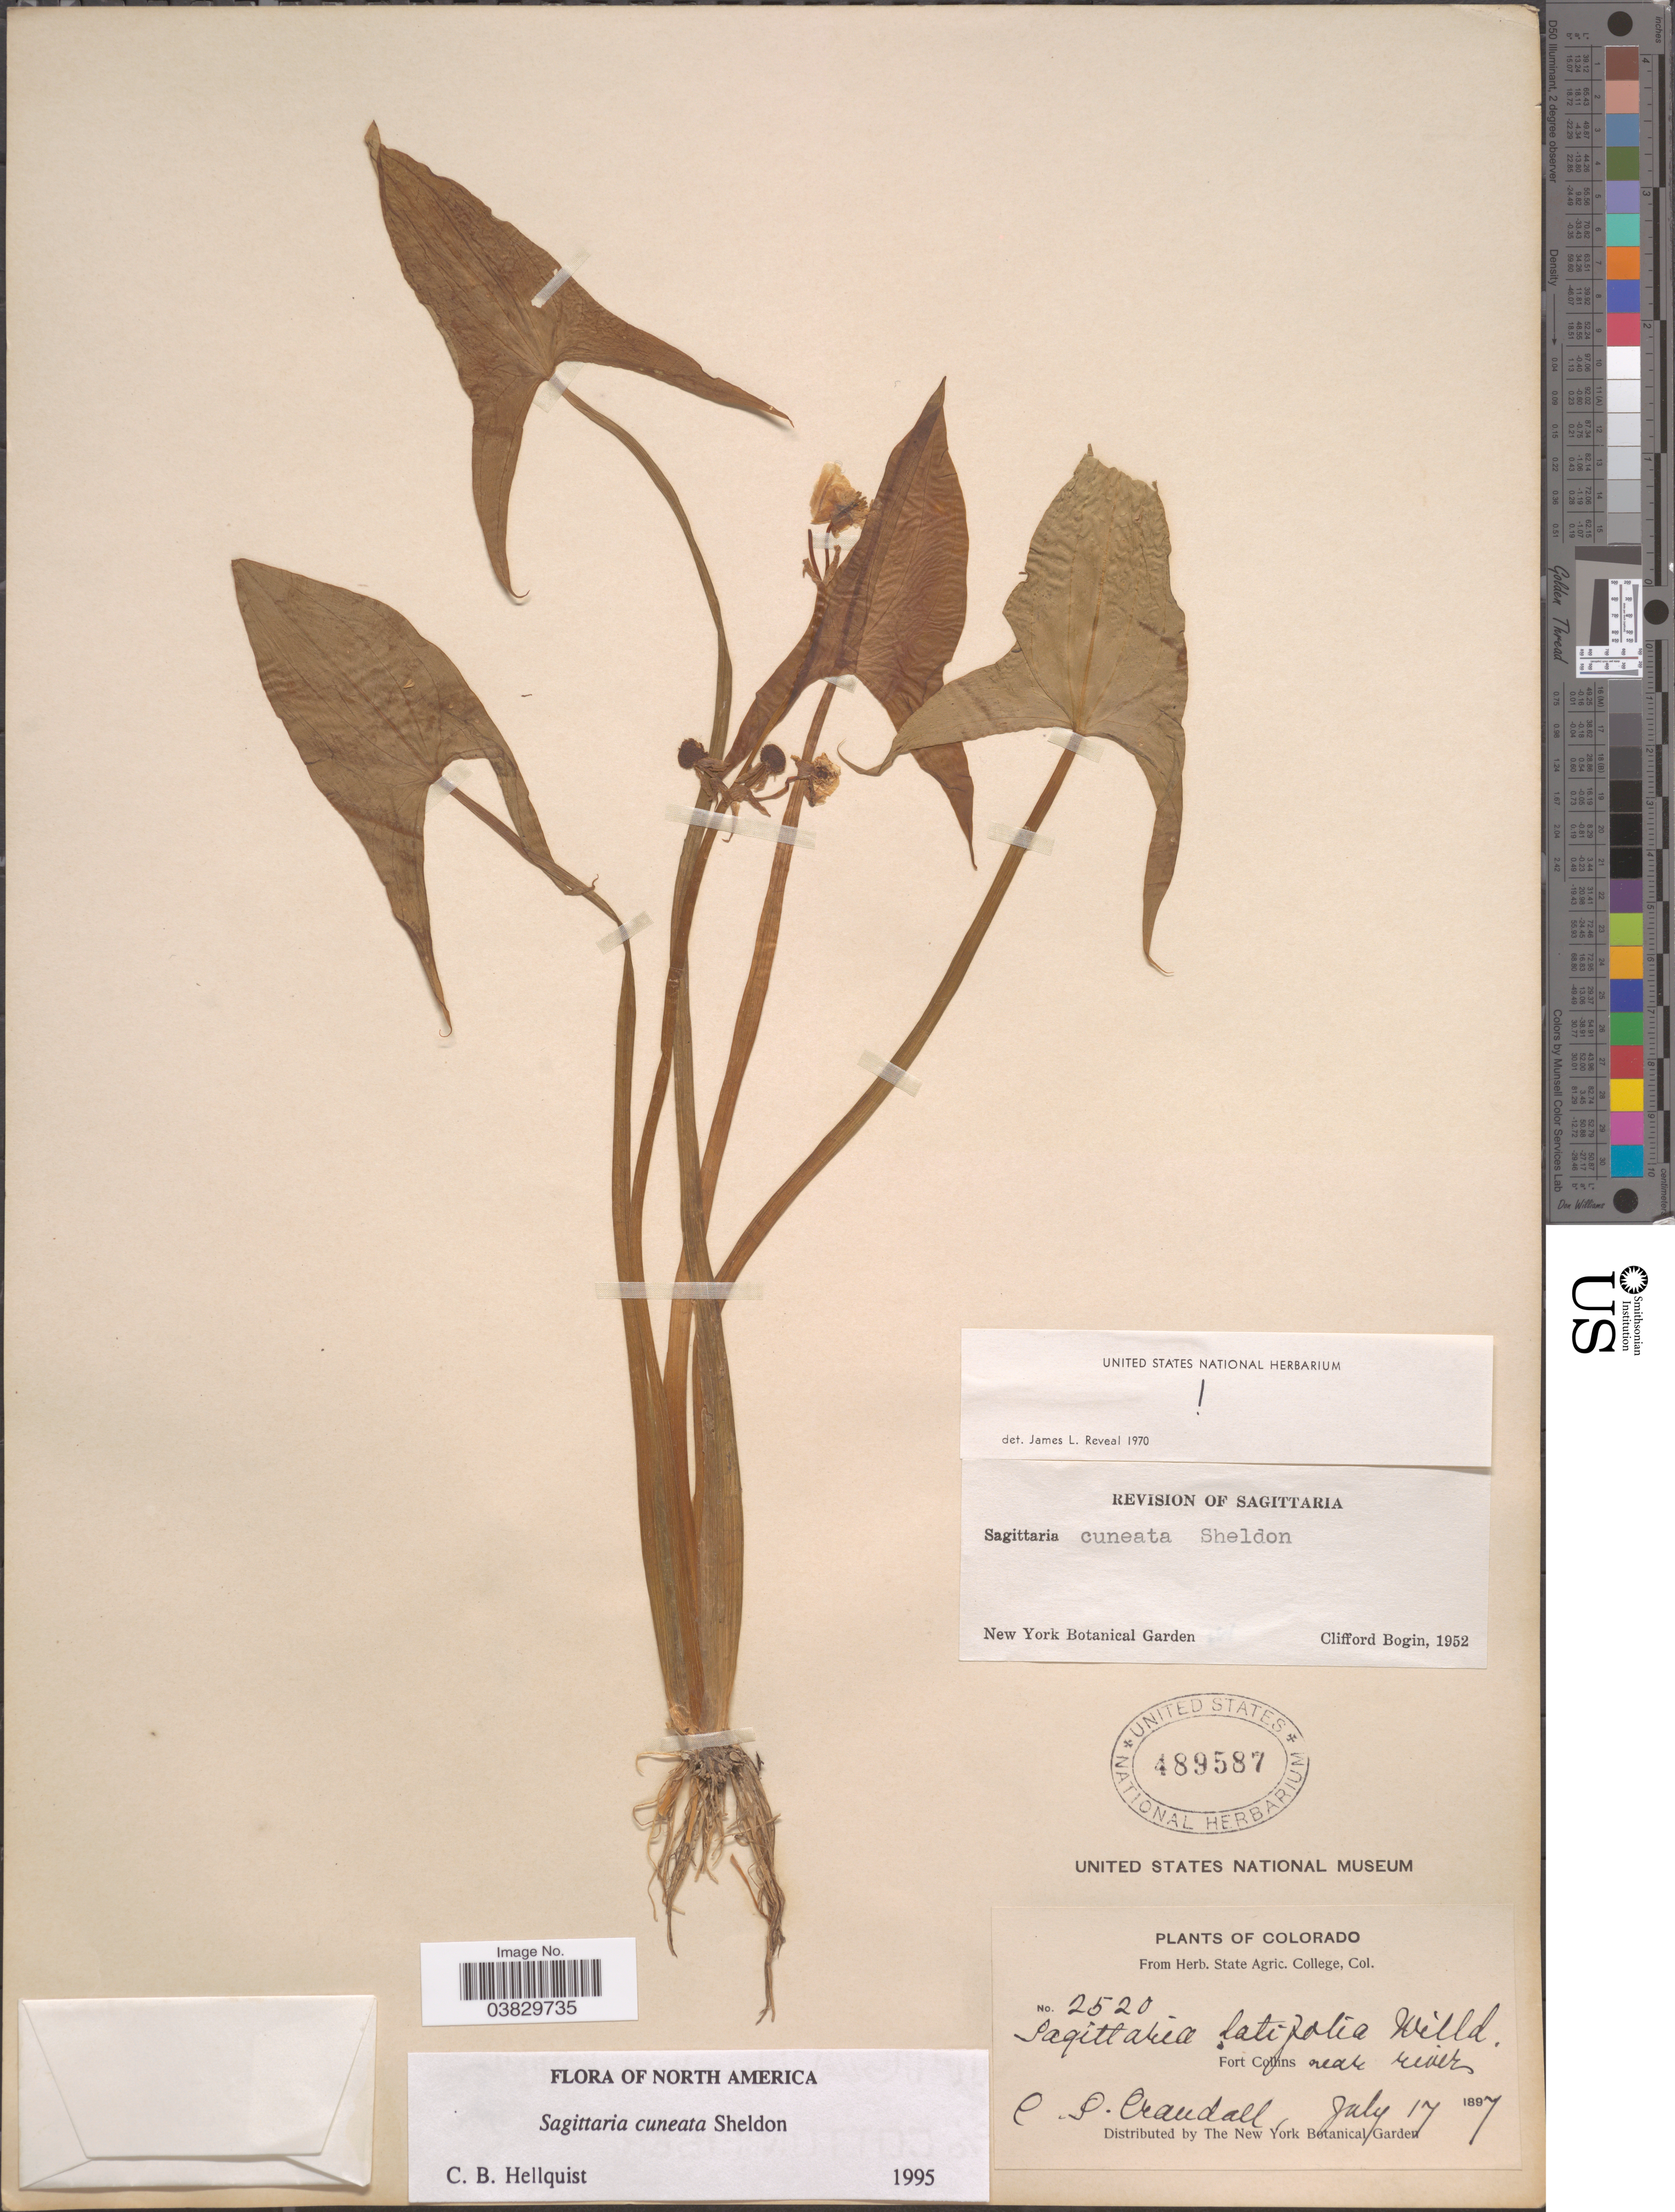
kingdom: Plantae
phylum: Tracheophyta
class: Liliopsida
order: Alismatales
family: Alismataceae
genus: Sagittaria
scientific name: Sagittaria cuneata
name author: E. Sheld.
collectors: C. Crandall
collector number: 2520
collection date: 1897-07-17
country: United States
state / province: Colorado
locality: Fort Collins near river.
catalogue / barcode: US 489587